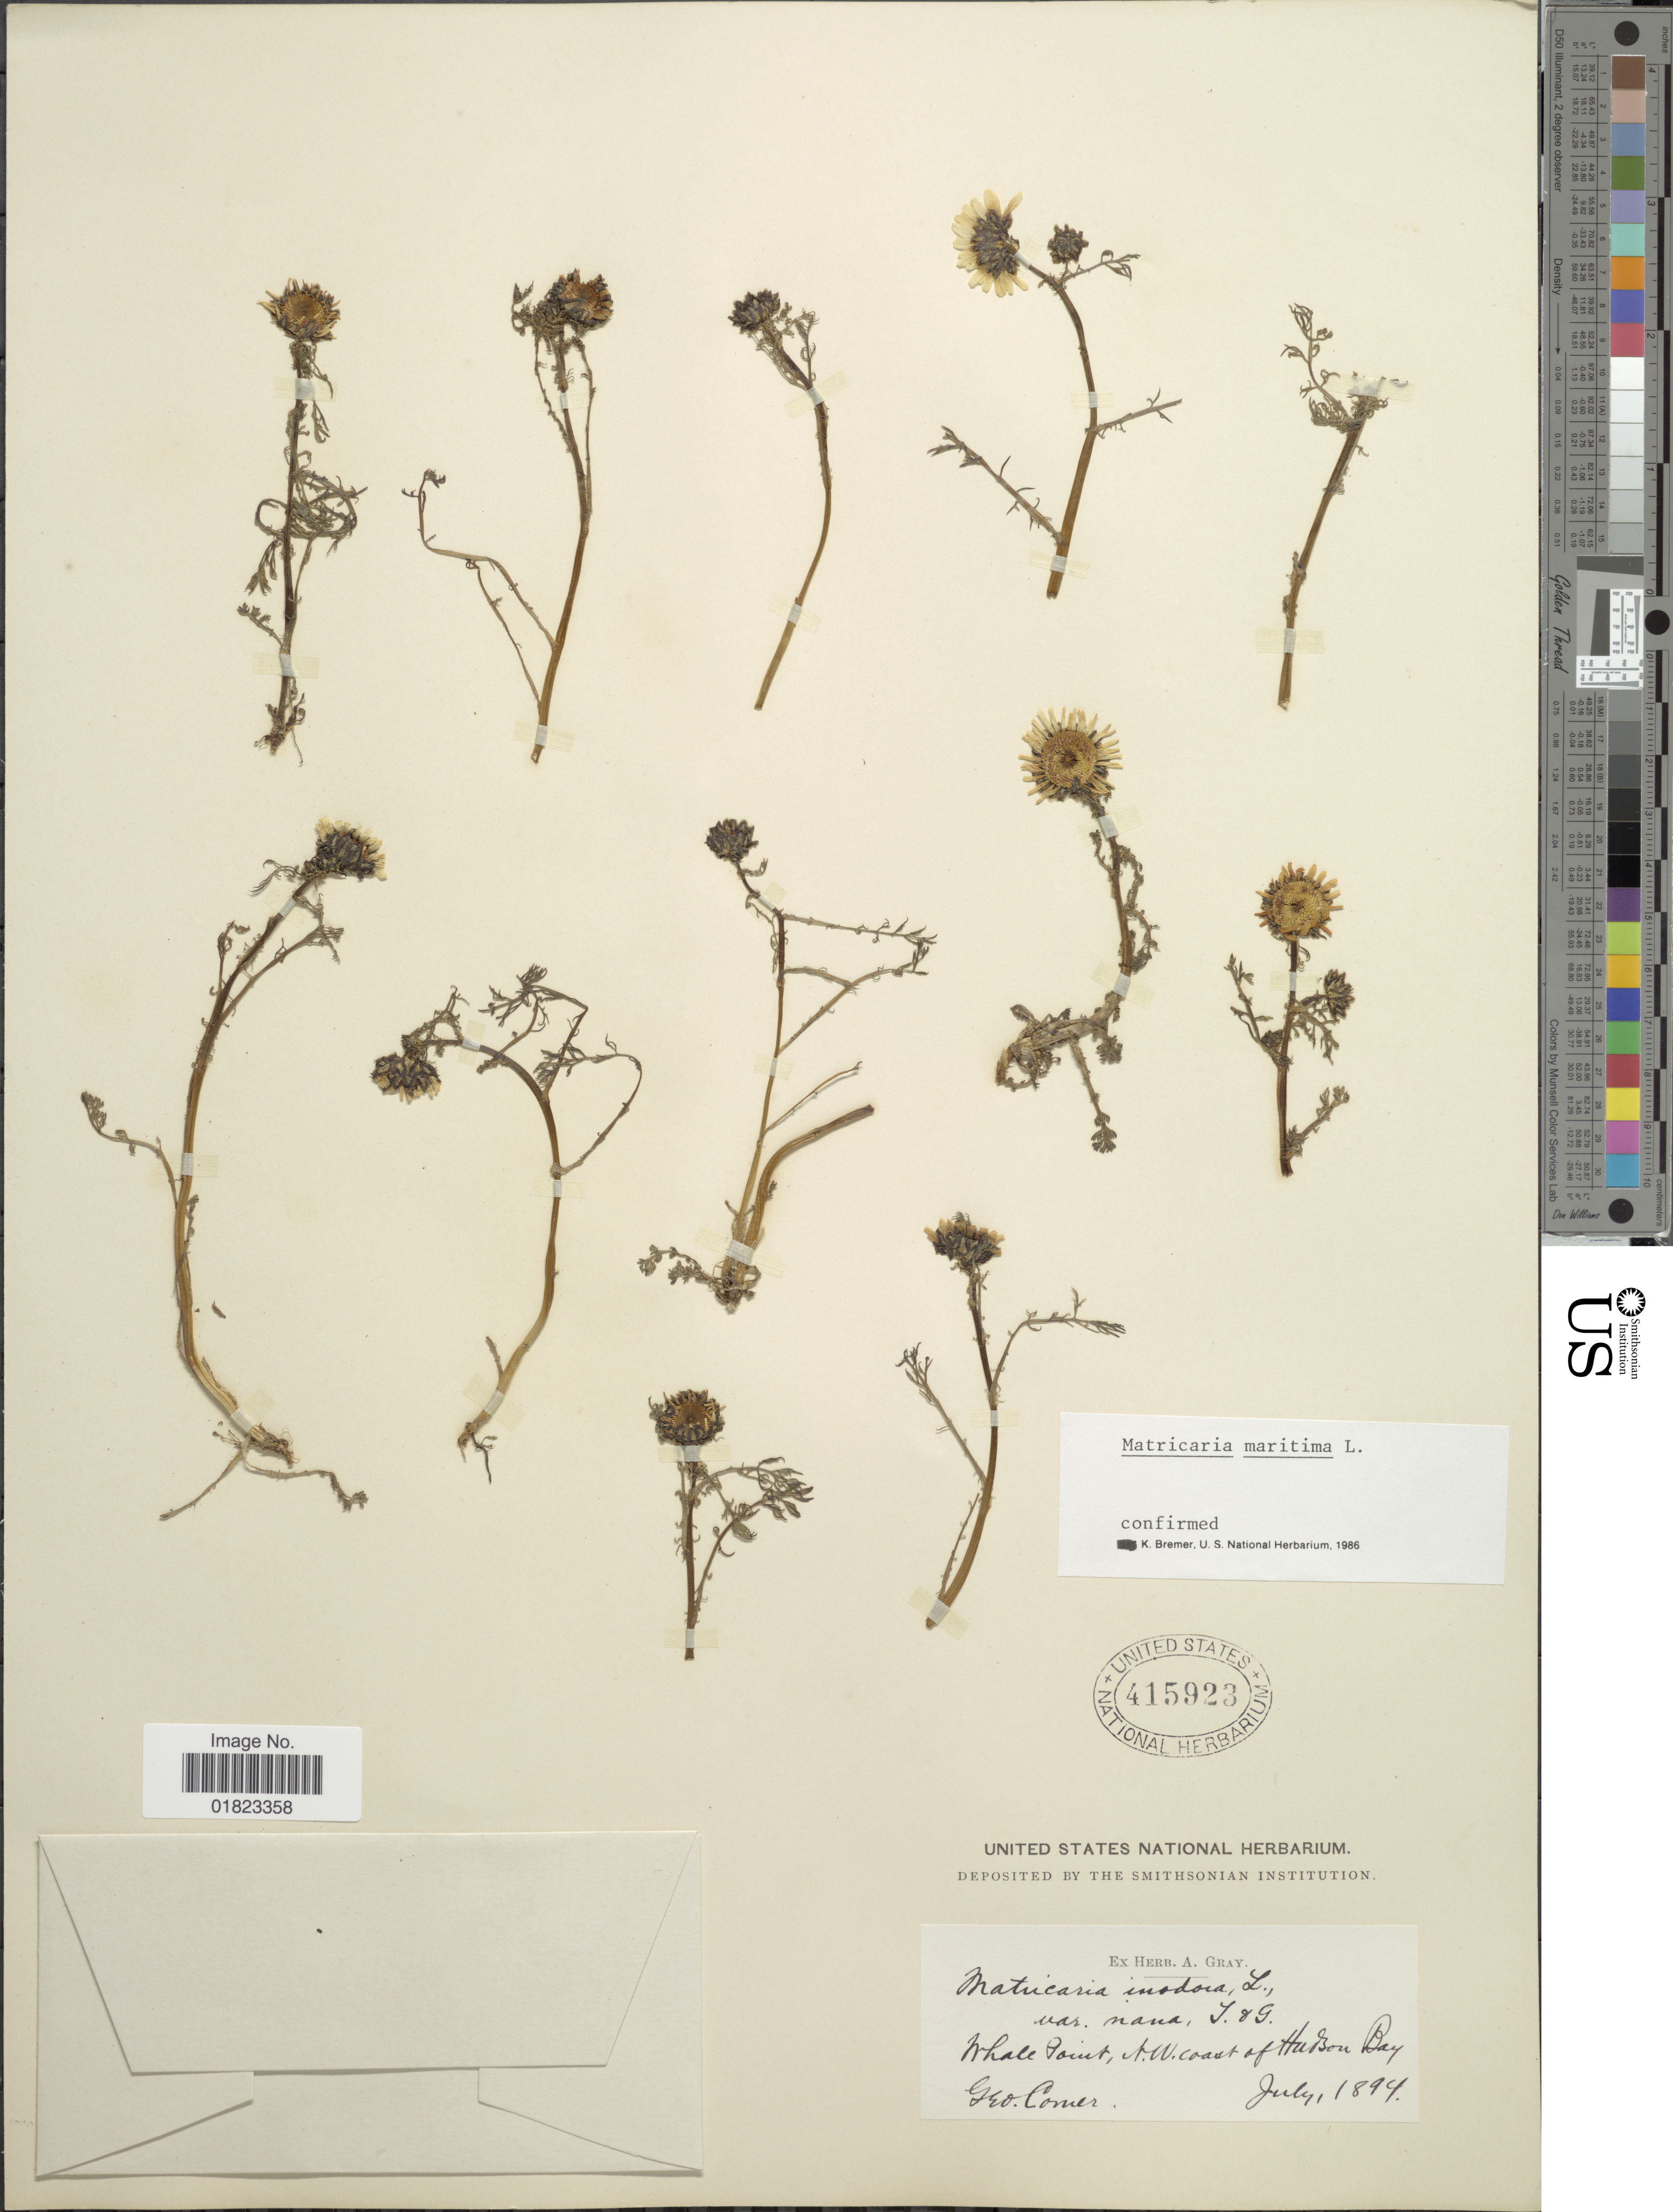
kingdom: Plantae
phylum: Tracheophyta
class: Magnoliopsida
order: Asterales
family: Asteraceae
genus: Tripleurospermum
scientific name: Tripleurospermum maritimum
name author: (L.) W.D.J. Koch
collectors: G. Comer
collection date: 1894-07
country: Canada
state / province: Northwest Territories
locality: Whale Point, N.W. Coast of Hudson Bay.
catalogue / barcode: US 415923